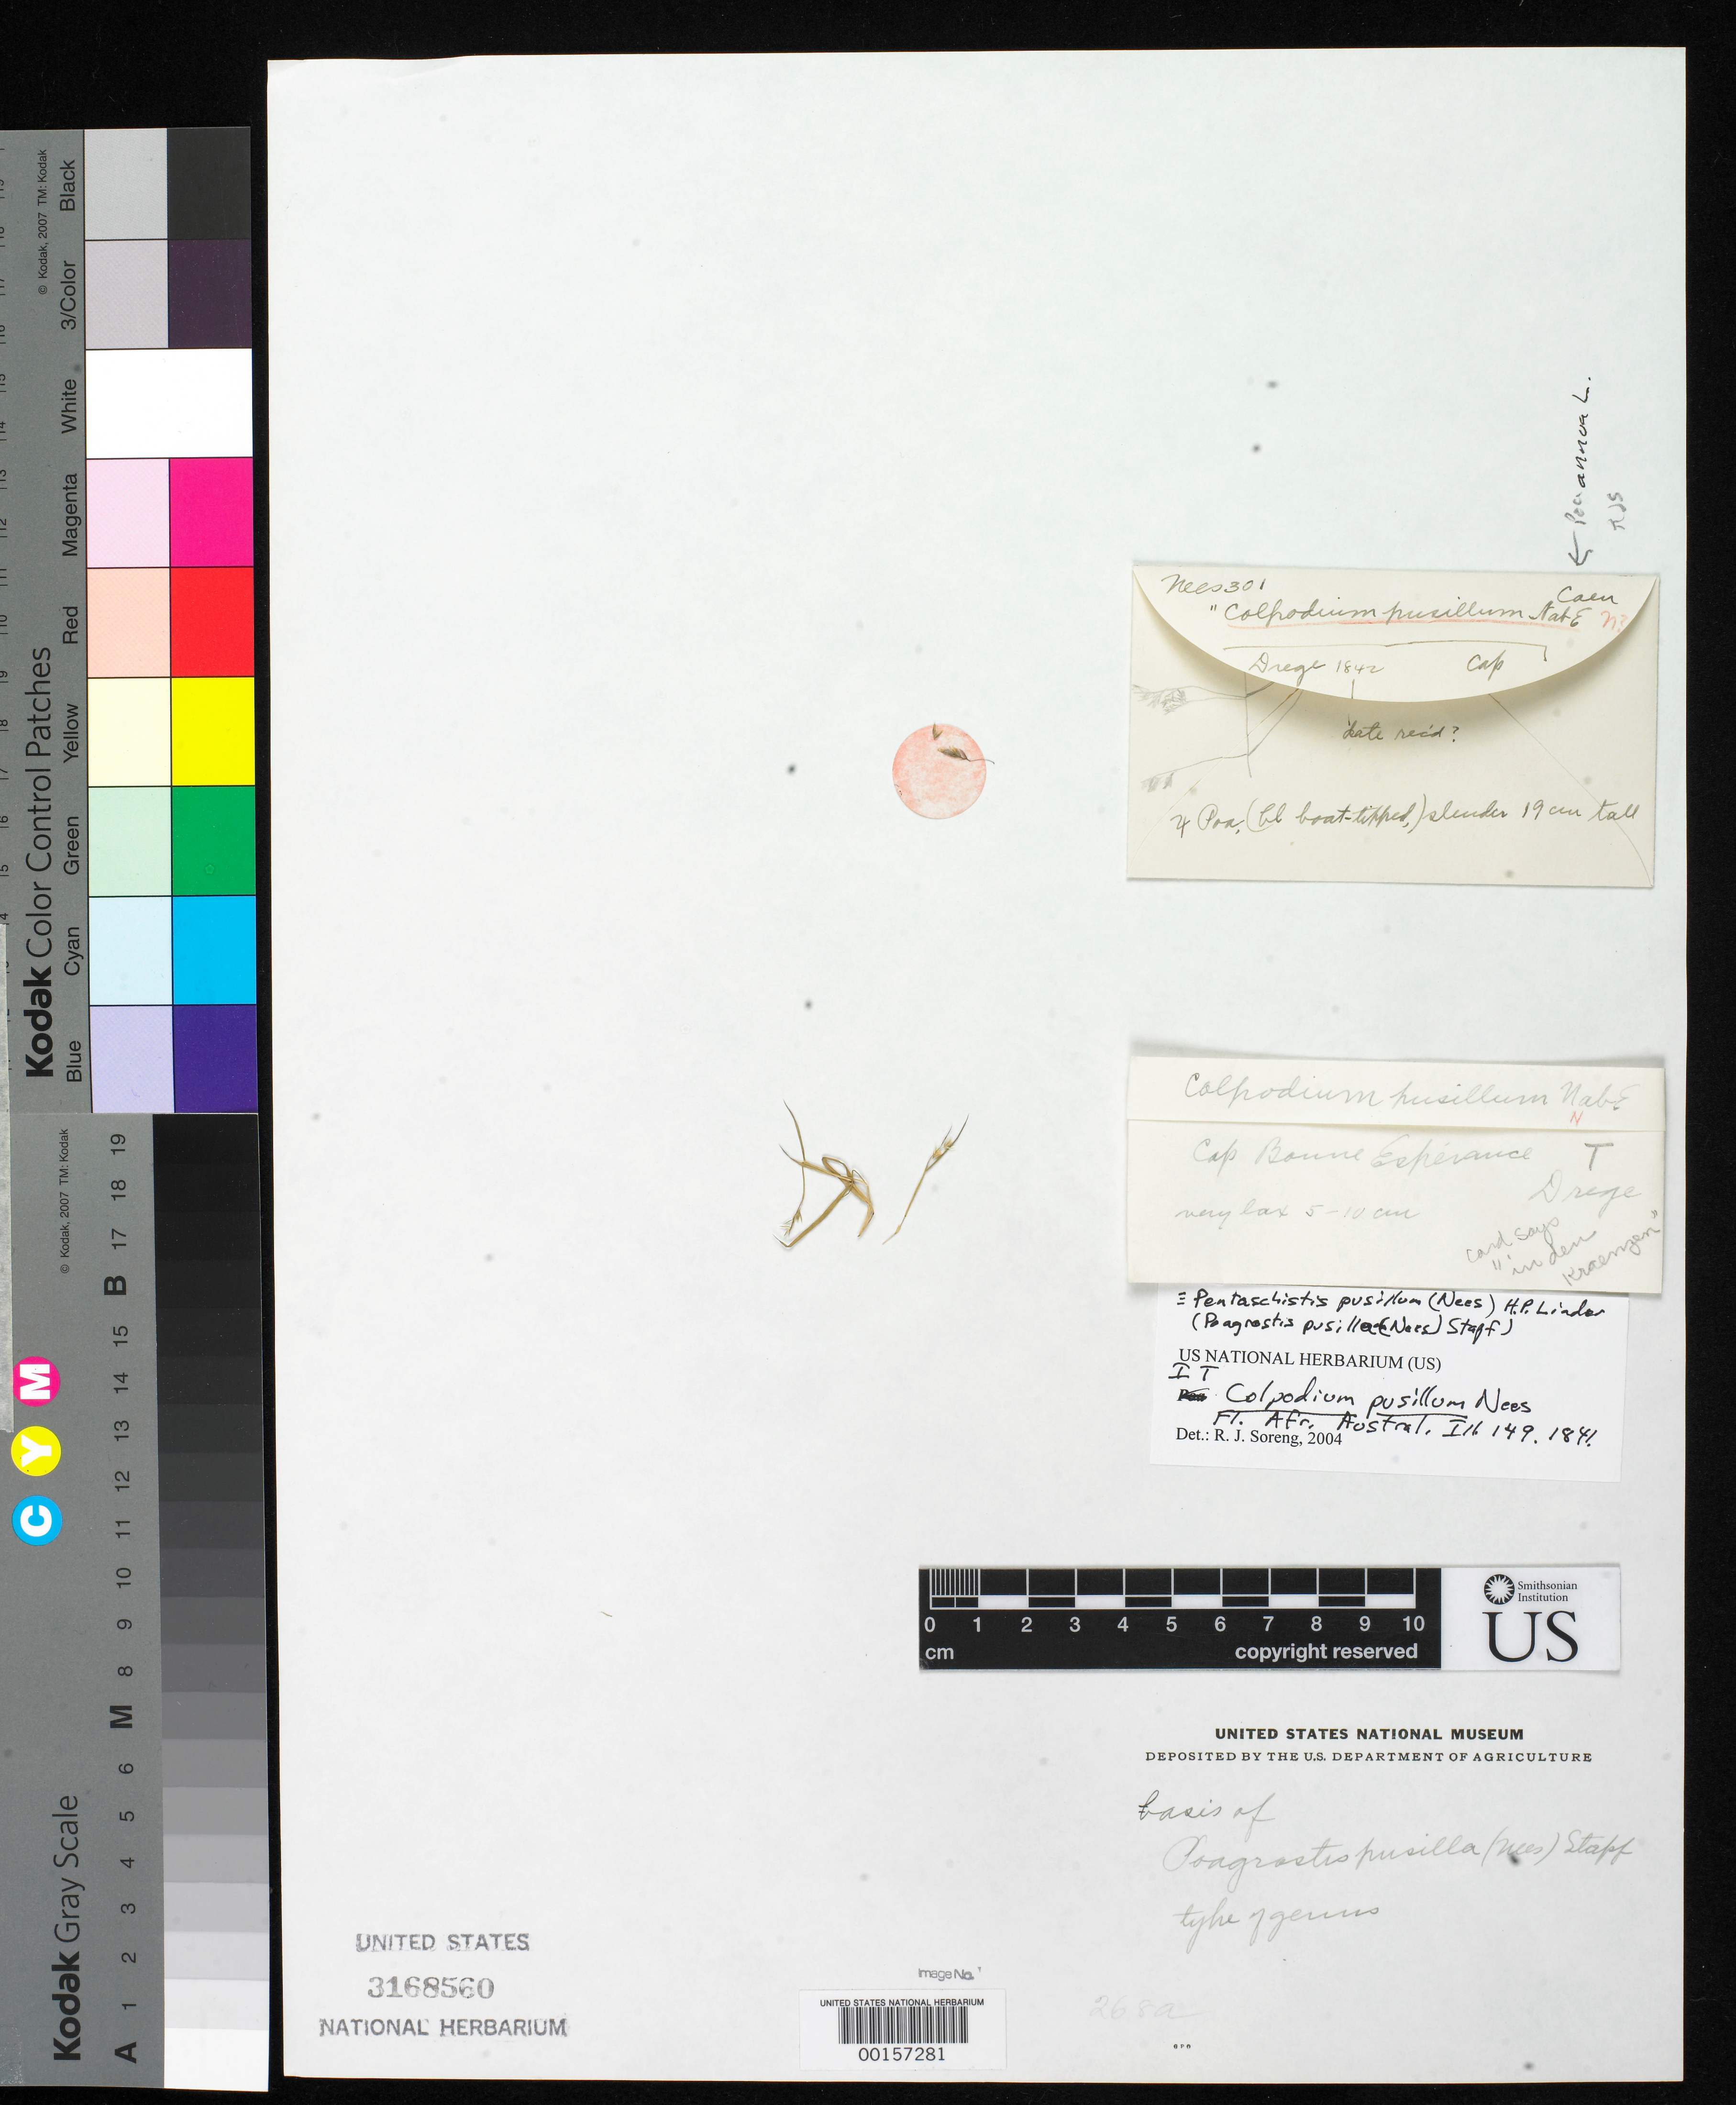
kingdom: Plantae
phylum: Tracheophyta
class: Liliopsida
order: Poales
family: Poaceae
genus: Colpodium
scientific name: Colpodium pusillum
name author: Nees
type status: Type Fragment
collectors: J. Drège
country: South Africa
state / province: Western Cape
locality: Cape of Good Hope.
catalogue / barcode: US 3168560